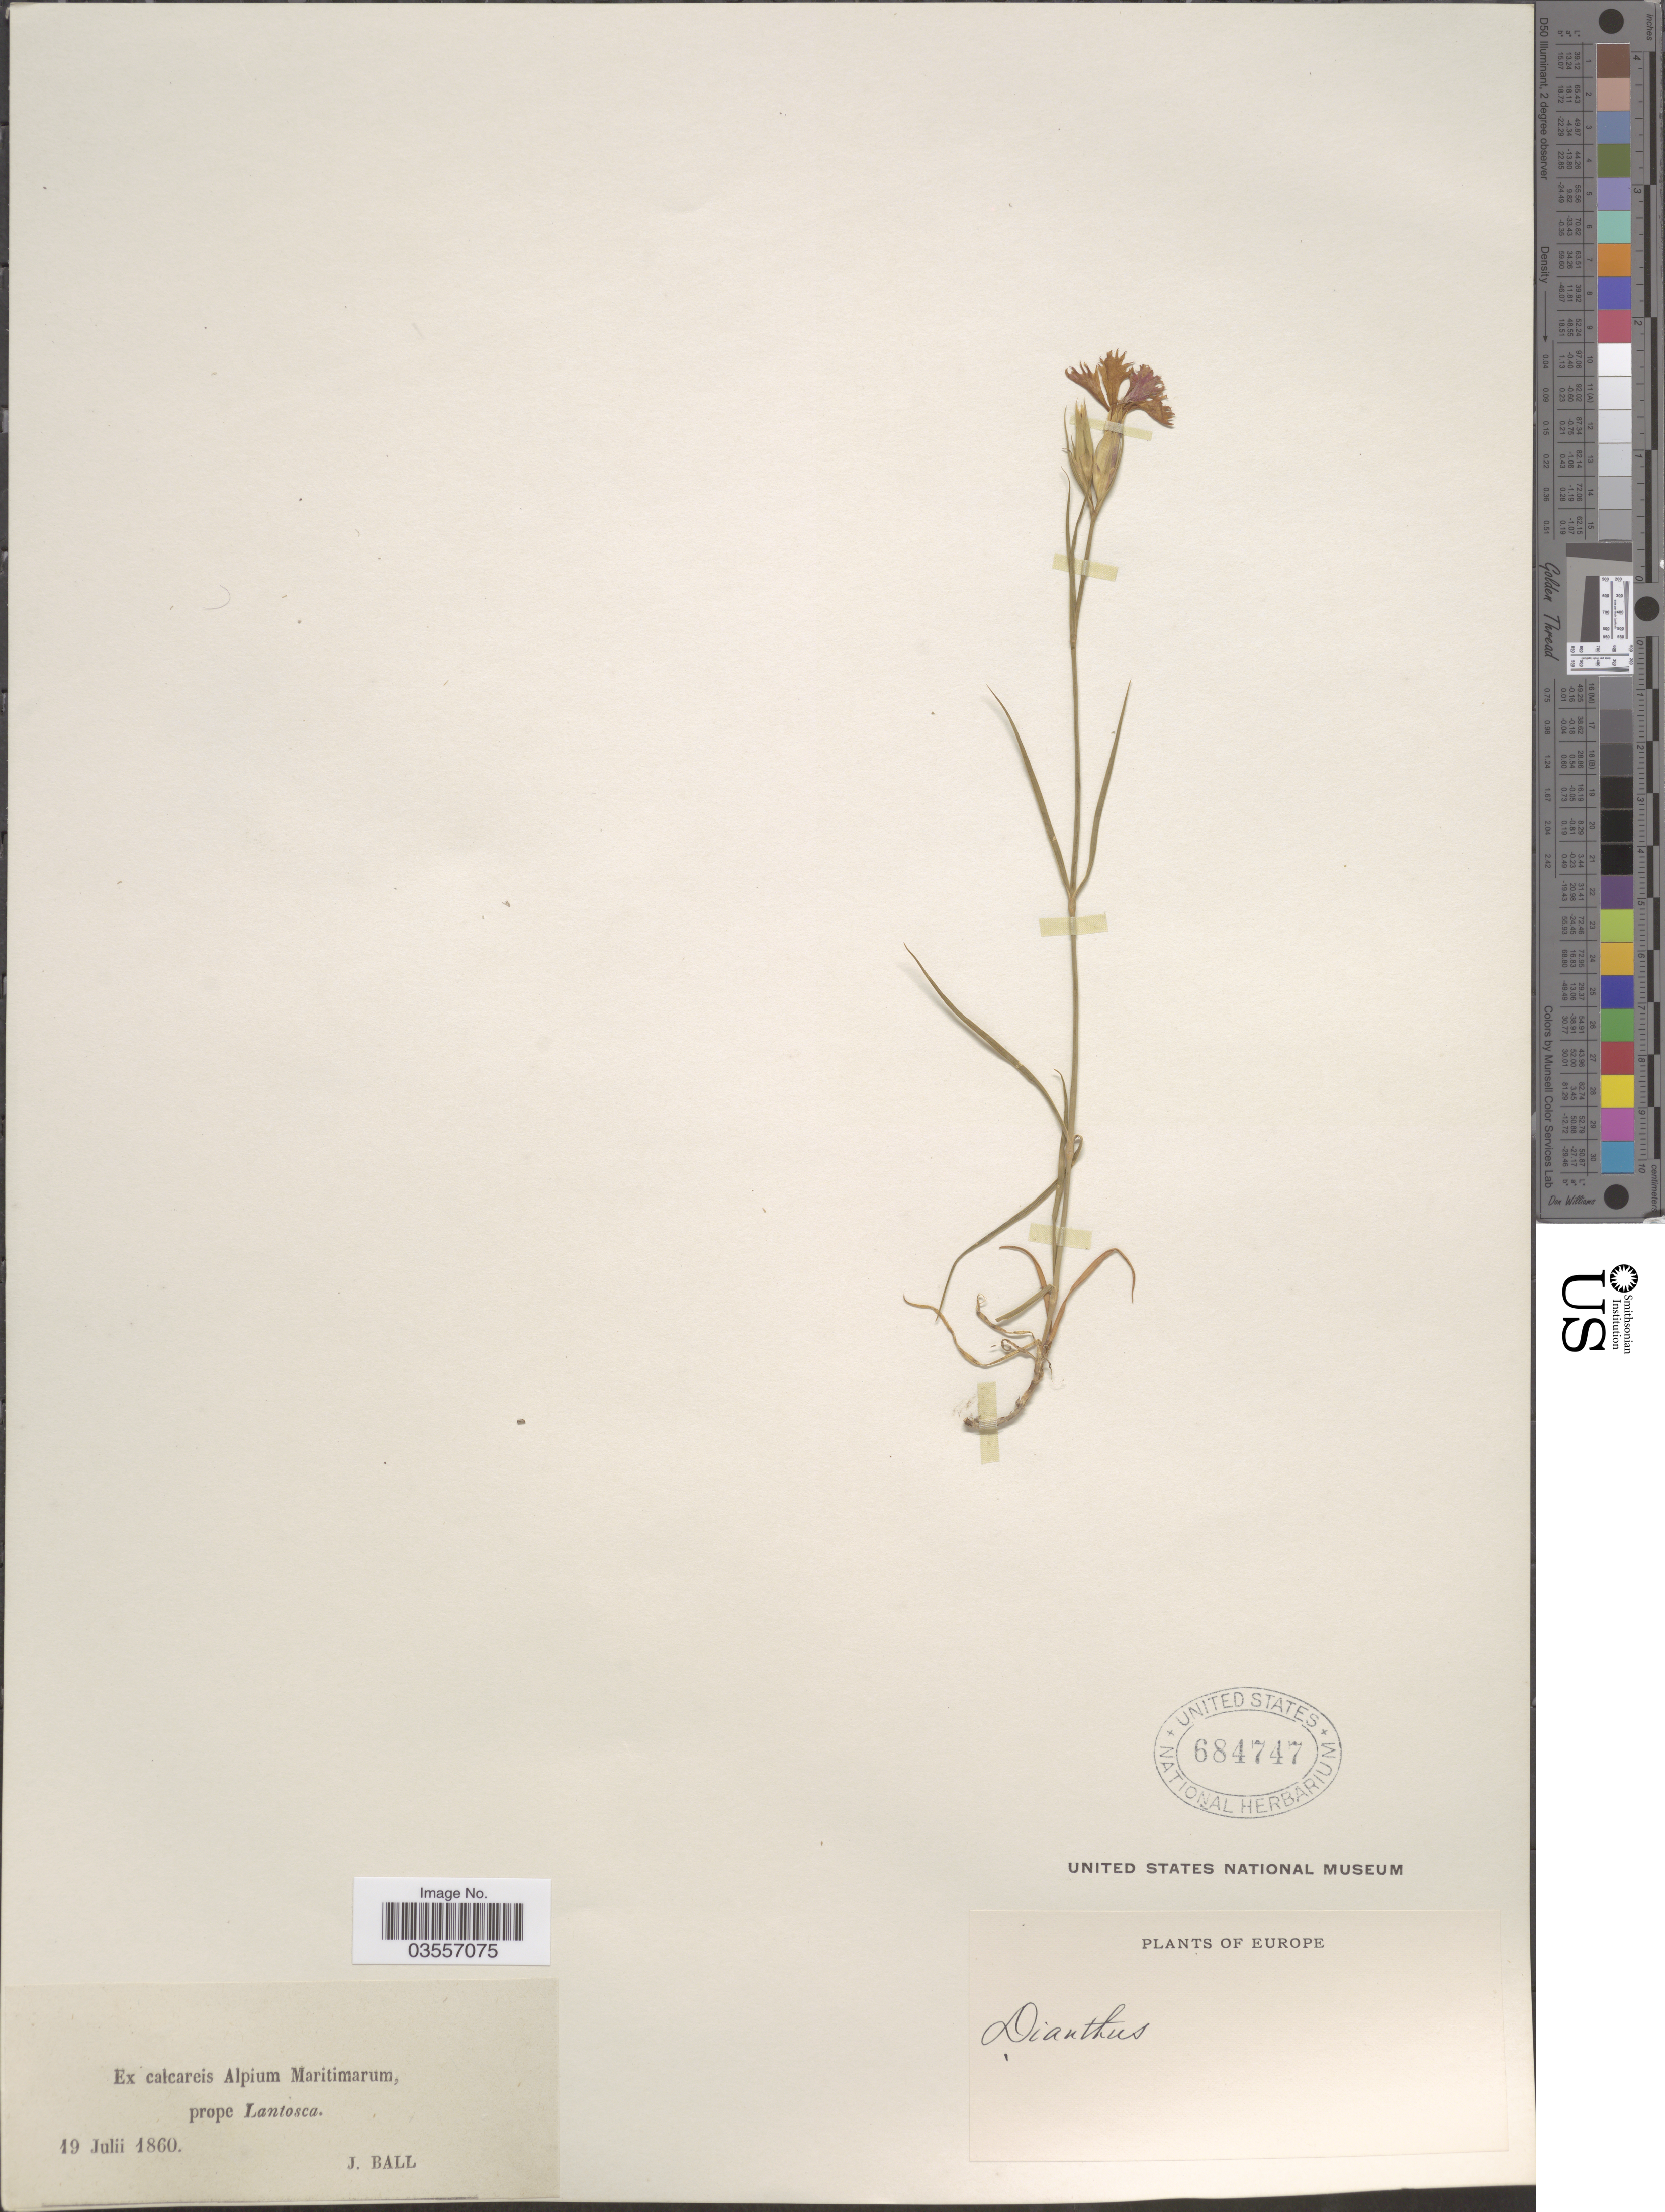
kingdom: Plantae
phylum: Tracheophyta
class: Magnoliopsida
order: Caryophyllales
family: Caryophyllaceae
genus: Dianthus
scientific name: Dianthus sp.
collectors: J. Ball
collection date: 1860-07-19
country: France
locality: Ex calcareis Alpium Maritimarum, prope Lantosca. Europe.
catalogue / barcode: US 684747